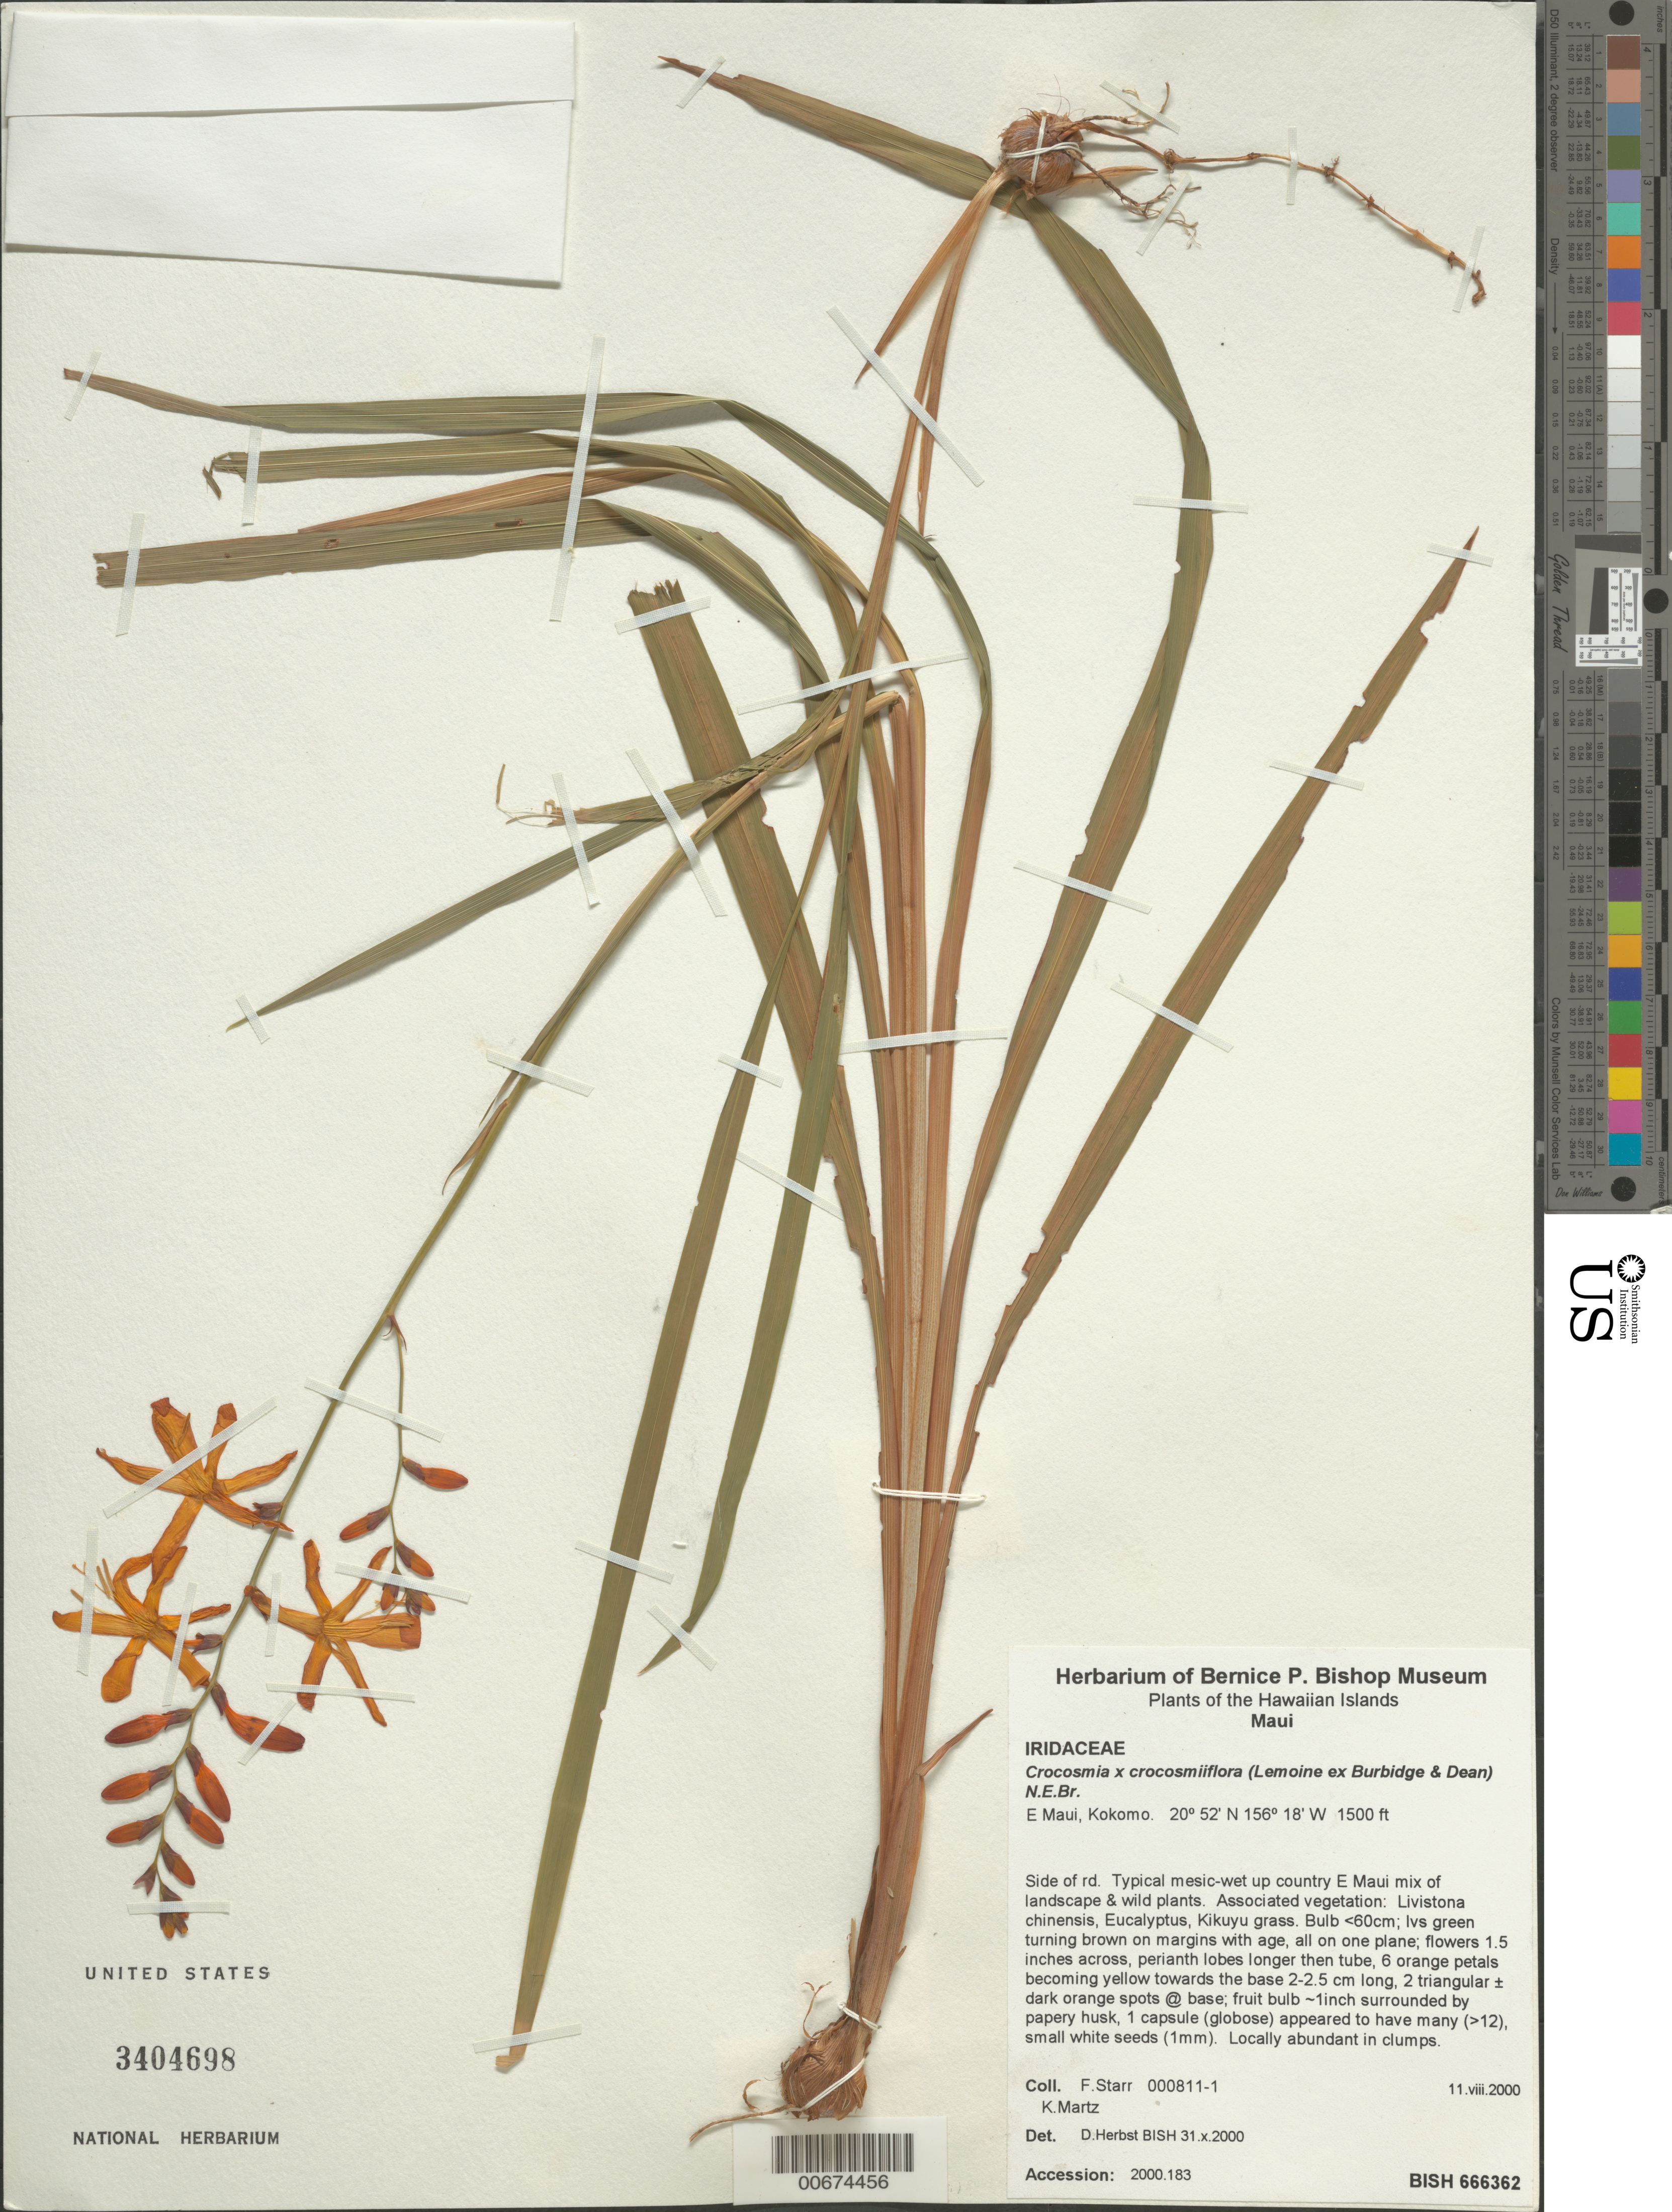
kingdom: Plantae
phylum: Tracheophyta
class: Liliopsida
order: Asparagales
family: Iridaceae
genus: Crocosmia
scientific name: Crocosmia x crocosmiiflora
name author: (Lemoine) N.E. Br.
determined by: Herbst, D. R.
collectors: F. Starr & K. Martz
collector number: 000811-1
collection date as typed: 11 Aug 2000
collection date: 2000-08-11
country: United States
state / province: Hawaii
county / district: Maui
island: Maui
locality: E Maui, Kokomo.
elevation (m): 457.2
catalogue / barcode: US 3404698